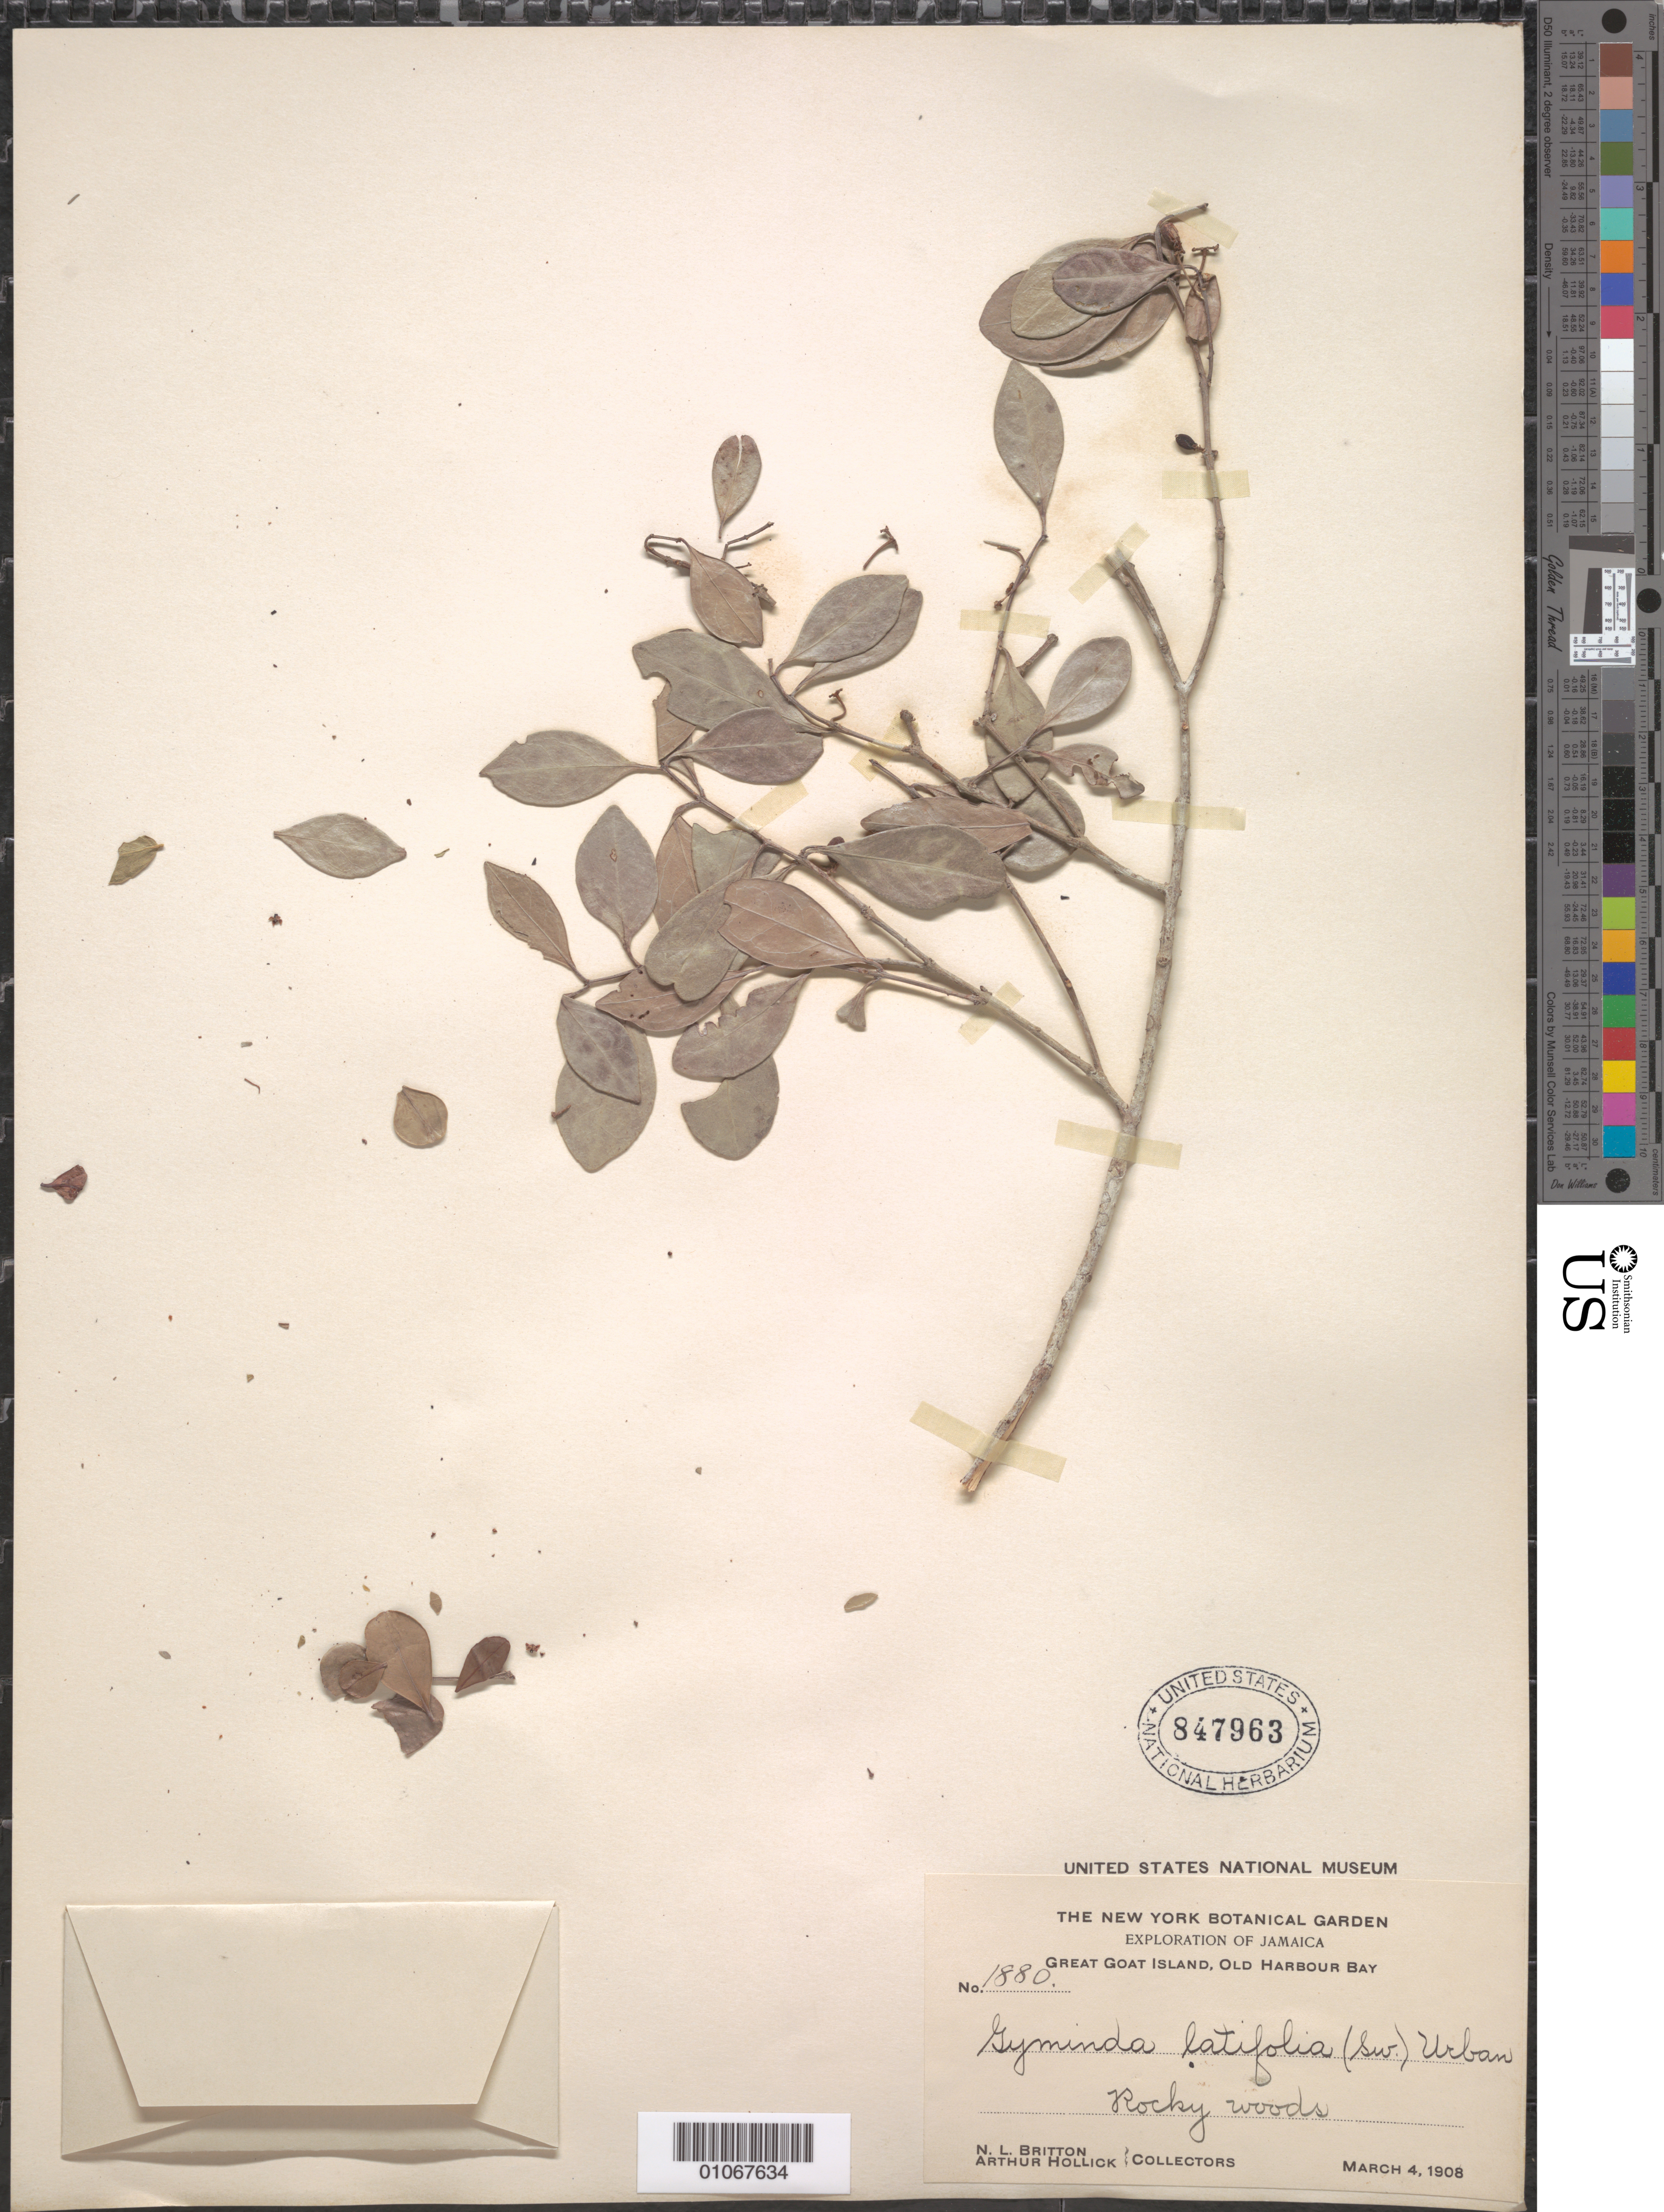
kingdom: Plantae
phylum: Tracheophyta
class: Magnoliopsida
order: Celastrales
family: Celastraceae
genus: Gyminda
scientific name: Gyminda latifolia subsp. latifolia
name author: (Sw.) Urb.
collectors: N. Britton & A. Hollick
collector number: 1880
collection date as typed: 04 Mar 1908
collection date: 1908-03-04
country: Jamaica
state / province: Saint Catherine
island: Great Goat Island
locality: Great Goat Island, Old Harbour bay.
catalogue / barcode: US 847963